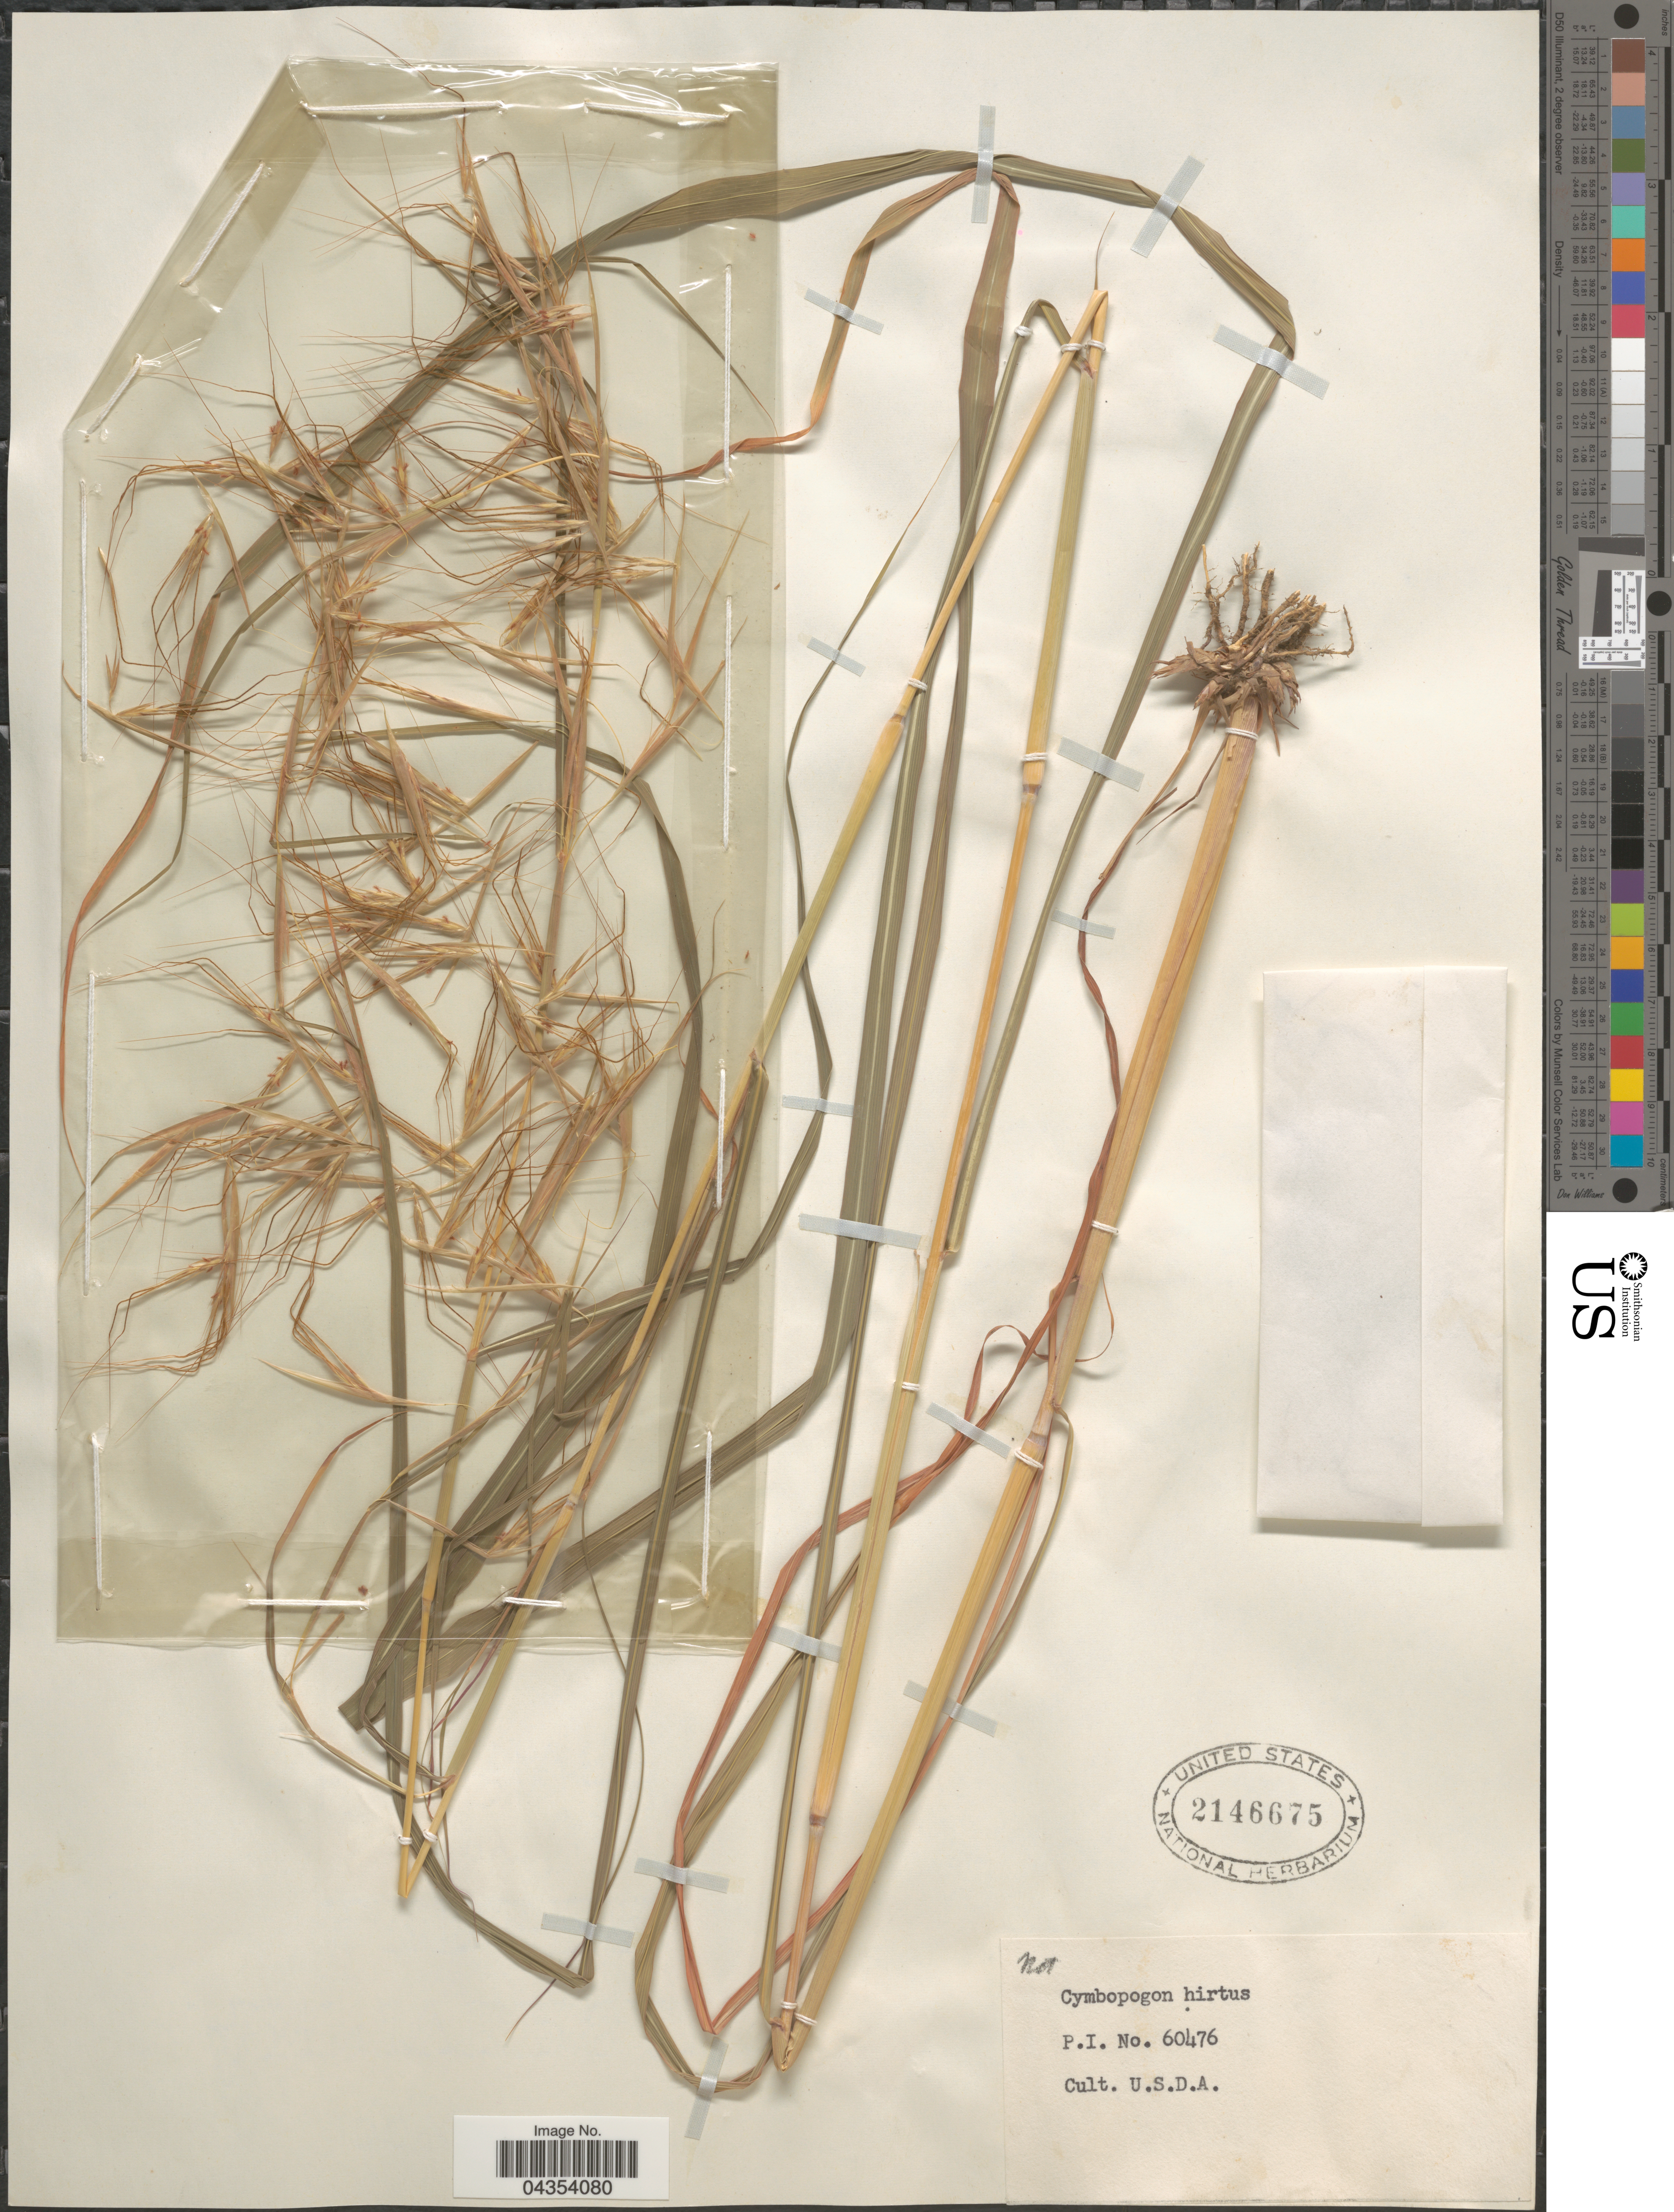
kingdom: Plantae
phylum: Tracheophyta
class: Liliopsida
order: Poales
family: Poaceae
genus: Hyparrhenia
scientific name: Hyparrhenia hirta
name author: (L.) Stapf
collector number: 60476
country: United States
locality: Cult. U.S.D.A.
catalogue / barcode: US 2146675